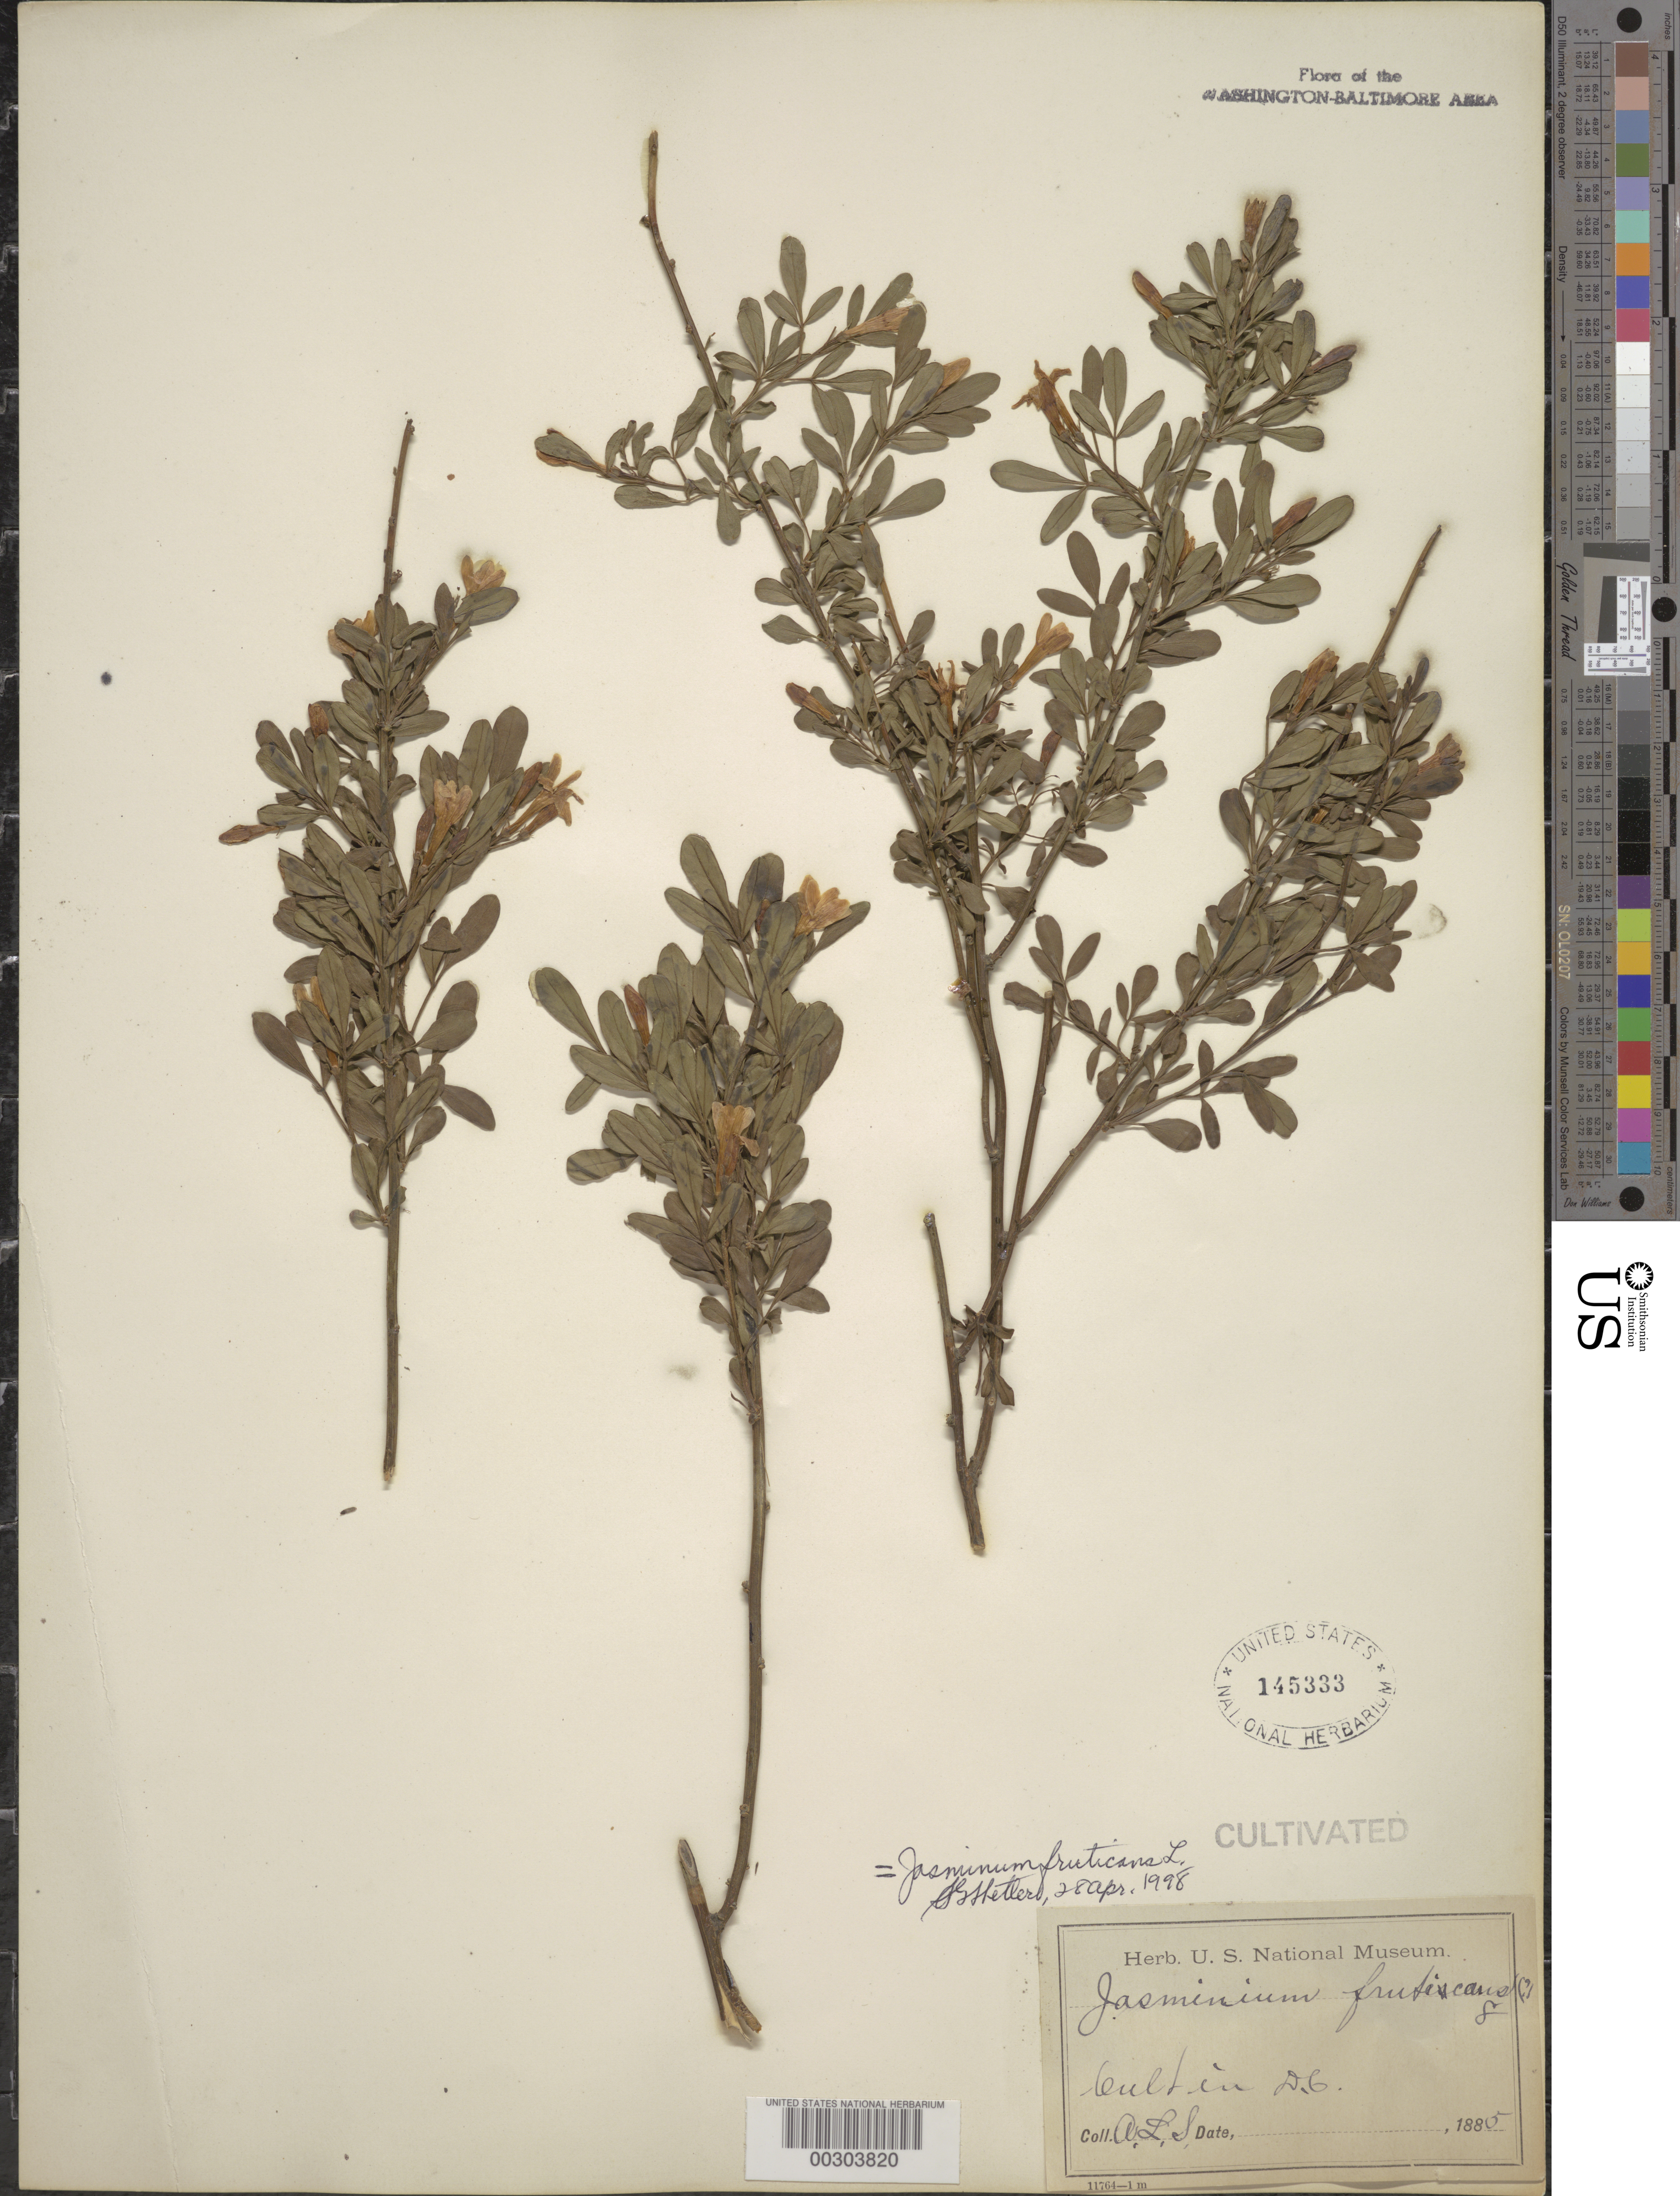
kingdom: Plantae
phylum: Tracheophyta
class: Magnoliopsida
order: Lamiales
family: Oleaceae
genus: Jasminum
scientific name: Jasminum fruticans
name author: L.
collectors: A. L. Schott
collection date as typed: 1885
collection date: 1885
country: United States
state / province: District of Columbia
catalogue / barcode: US 145333